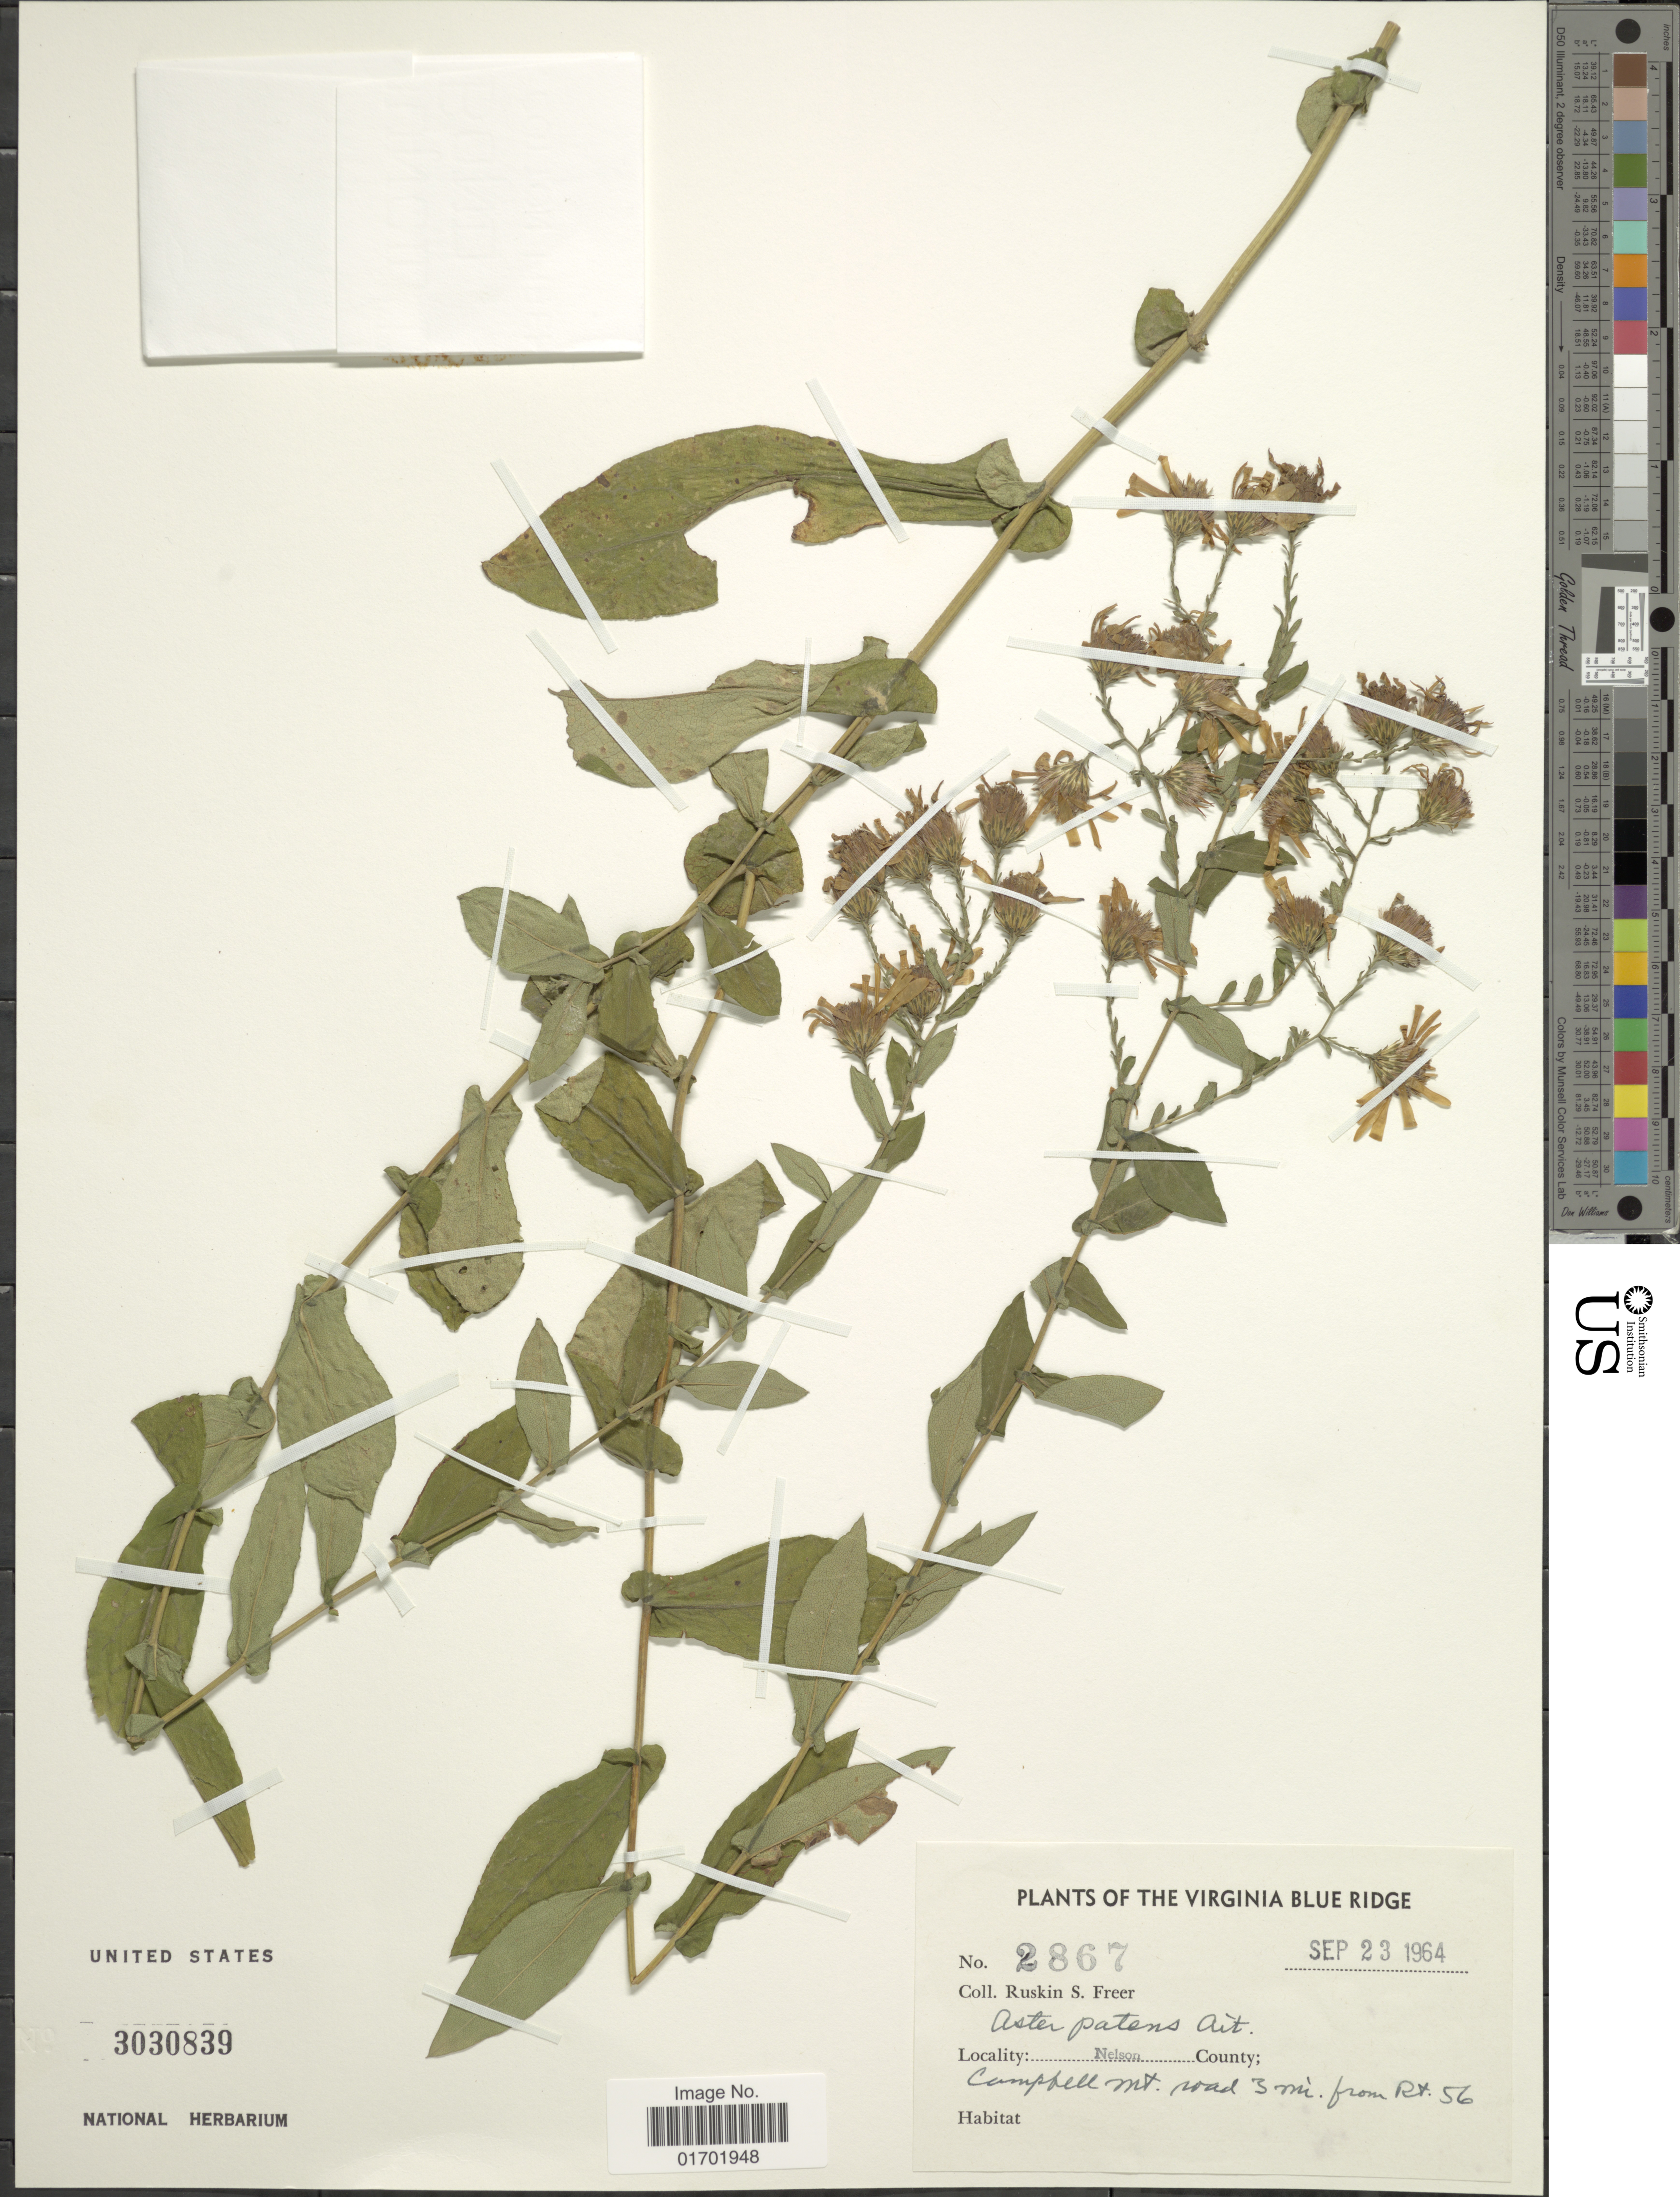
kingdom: Plantae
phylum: Tracheophyta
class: Magnoliopsida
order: Asterales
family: Asteraceae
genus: Symphyotrichum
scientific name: Symphyotrichum phlogifolium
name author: (Muhl. ex Willd.) G.L. Nesom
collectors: R. Freer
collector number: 2867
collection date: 1964-09-23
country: United States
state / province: Virginia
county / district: Campbell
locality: Virginia Blue Ridge, Nelson County, Campbell Mt. road 3 mi. from Rt 56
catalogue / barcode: US 3030839